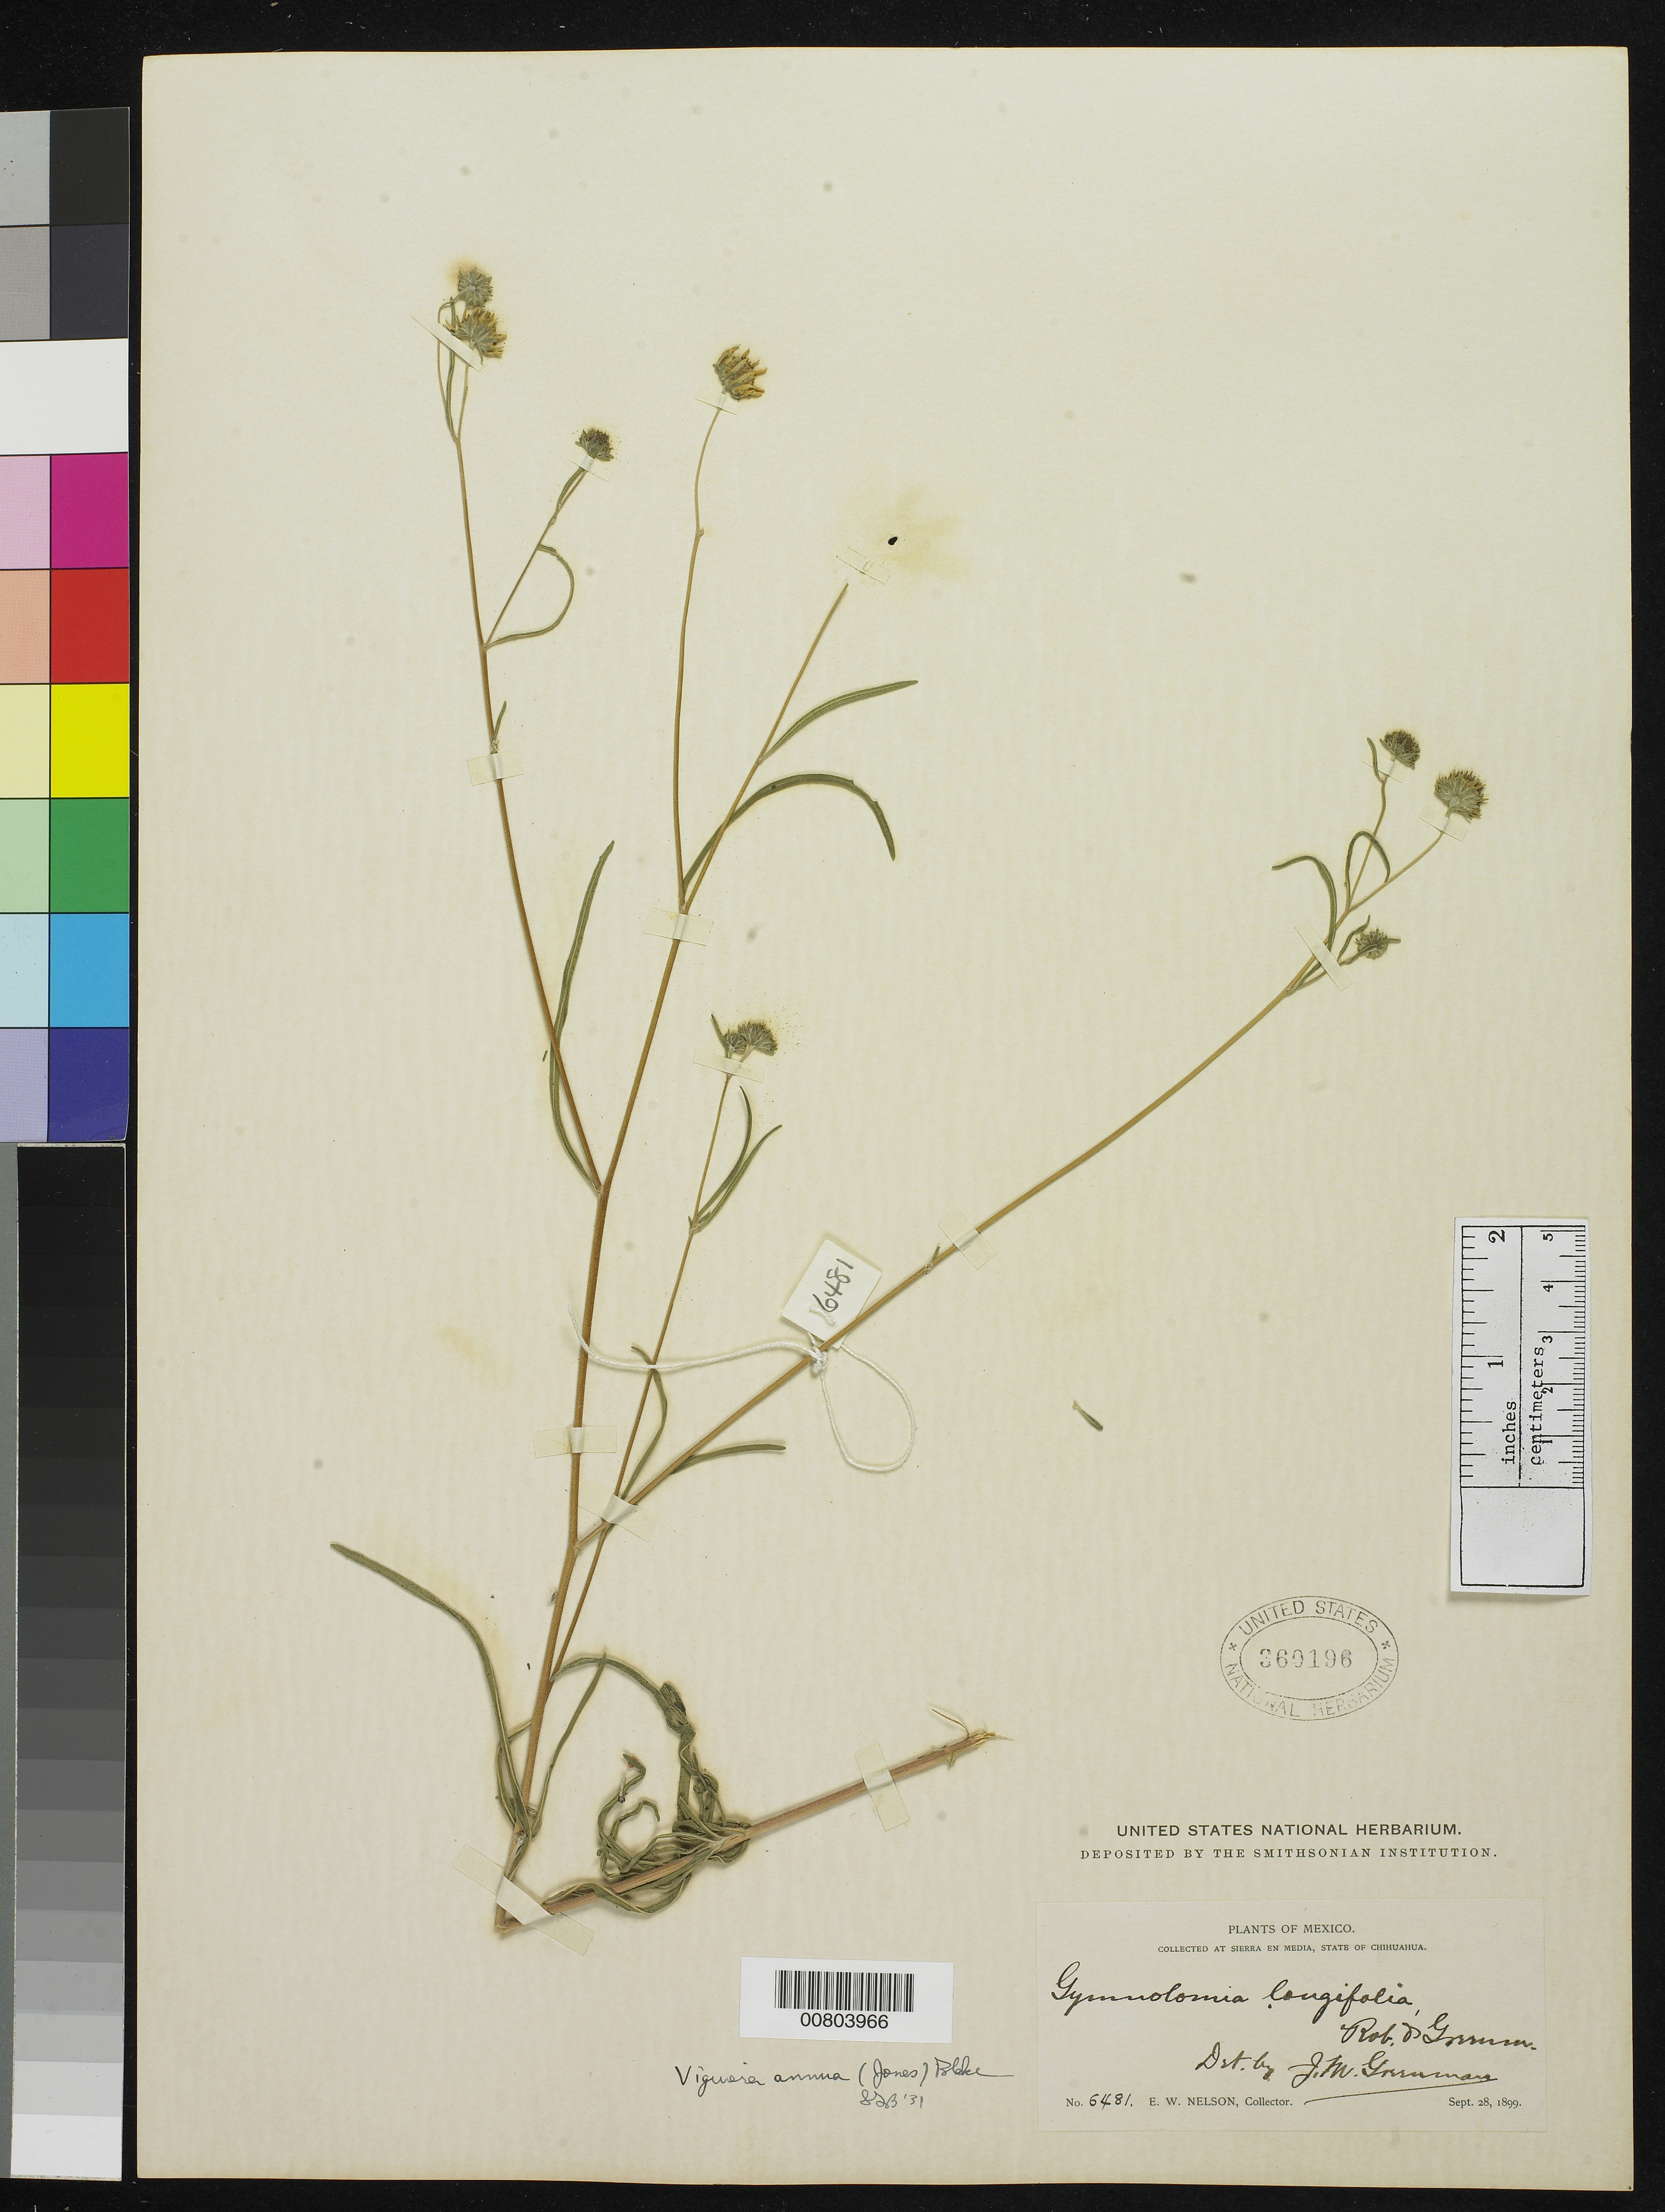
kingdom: Plantae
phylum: Tracheophyta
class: Magnoliopsida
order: Asterales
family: Asteraceae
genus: Heliomeris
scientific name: Heliomeris annua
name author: (M.E. Jones) Cockerell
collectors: E. W. Nelson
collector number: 6481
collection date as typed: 28 Sep 1899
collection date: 1899-09-28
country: Mexico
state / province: Chihuahua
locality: Sierra en Media, Chihuahua.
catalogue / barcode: US 360196